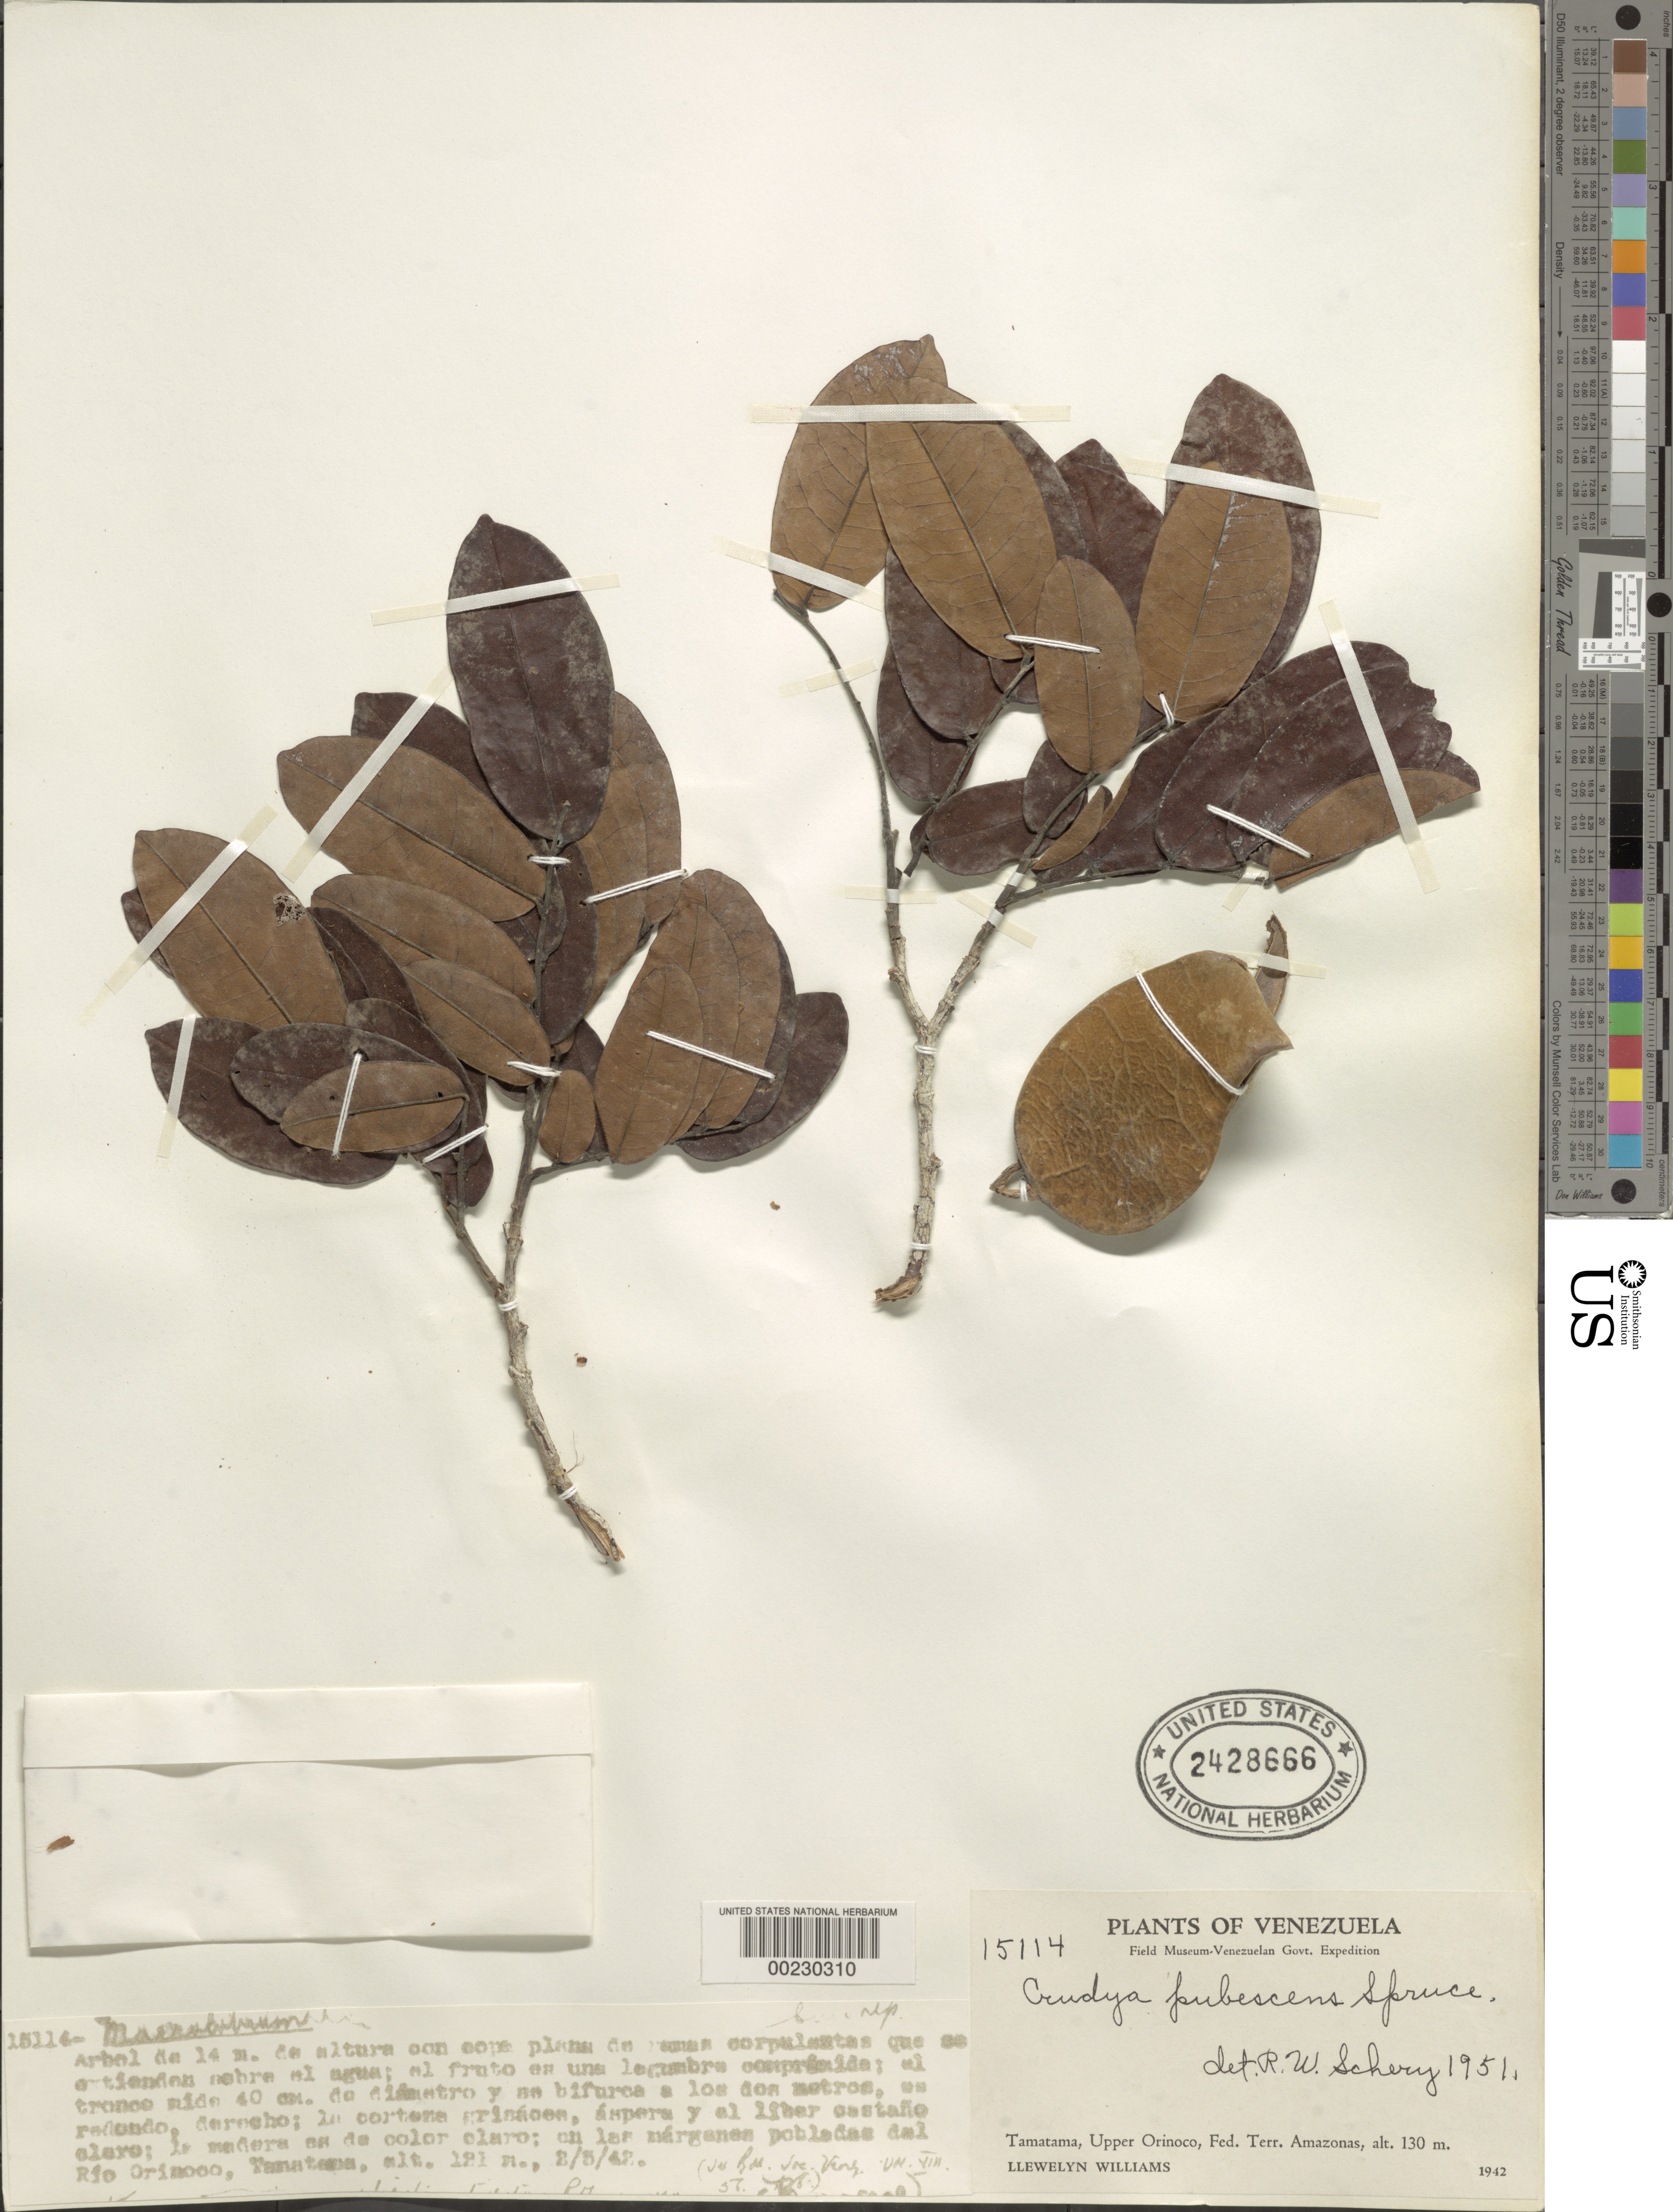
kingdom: Plantae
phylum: Tracheophyta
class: Magnoliopsida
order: Fabales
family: Fabaceae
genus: Crudia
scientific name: Crudia pubescens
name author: Spruce ex Benth. in Mart.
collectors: Ll. Williams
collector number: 15114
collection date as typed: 02 May 1942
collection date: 1942-05-02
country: Venezuela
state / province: Amazonas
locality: On the edge of the village on the rio orinoco, tamatama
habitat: See specimen sheet for notes in spanish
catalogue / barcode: US 2428666